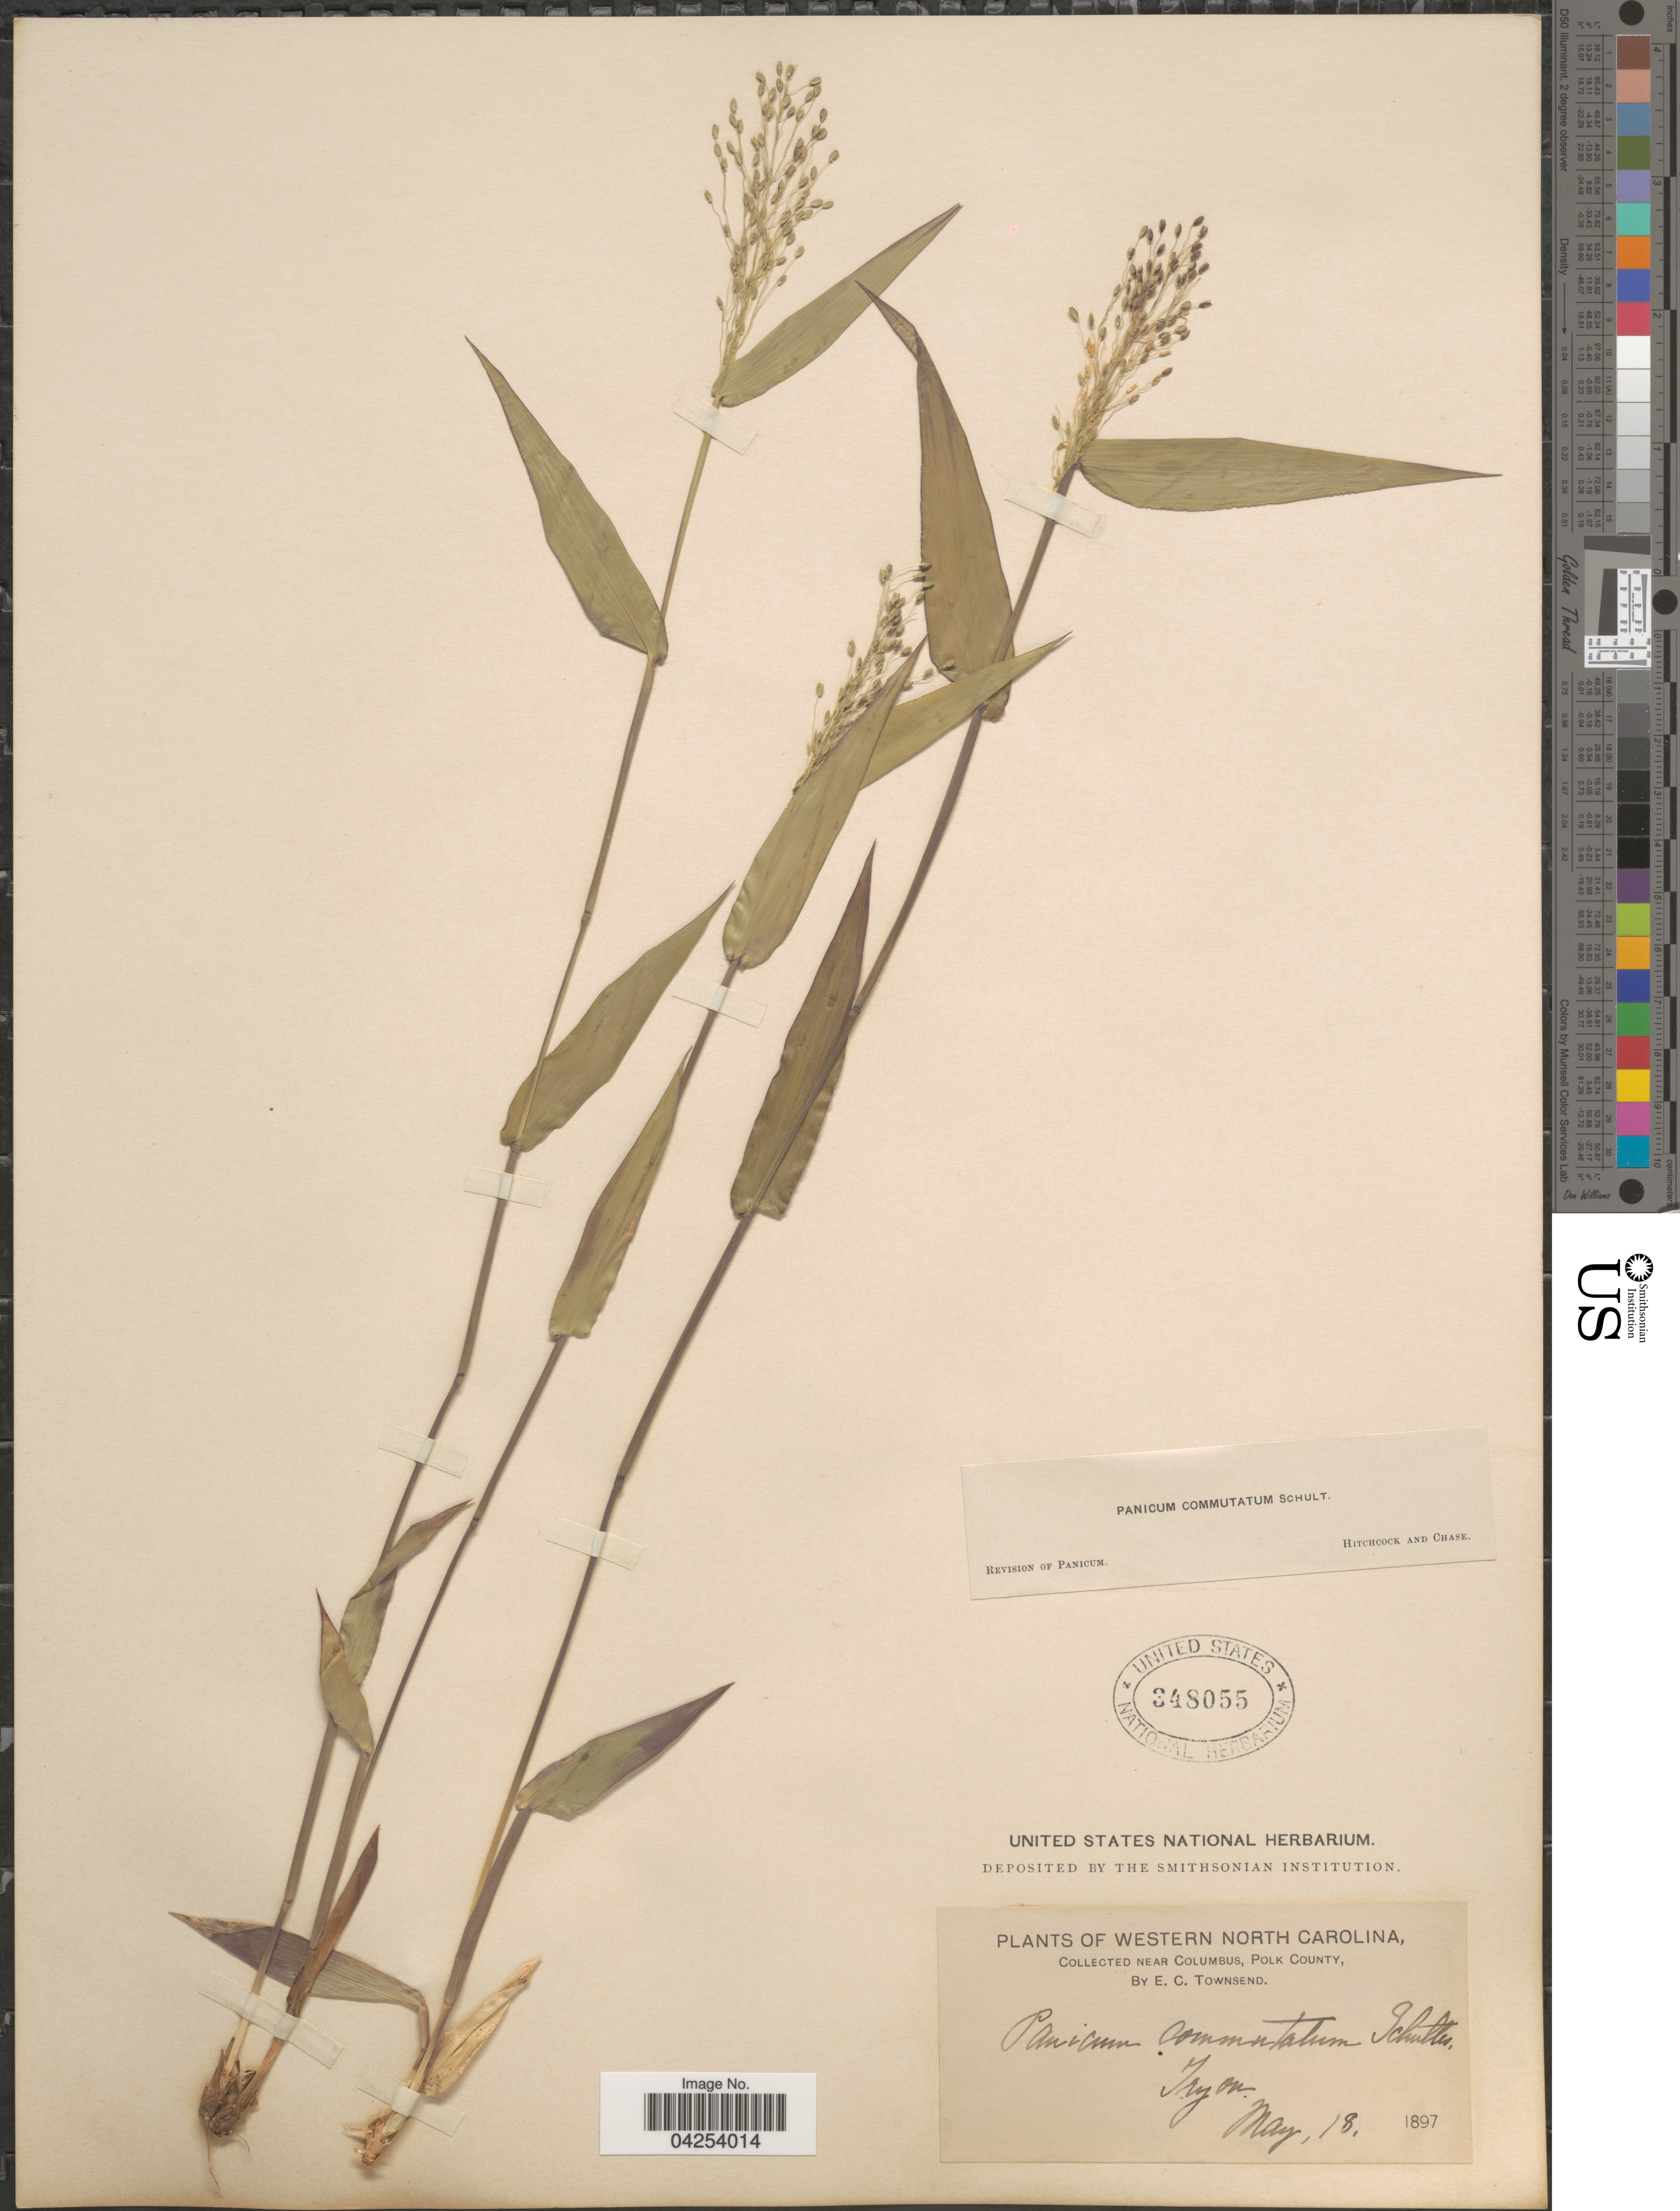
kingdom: Plantae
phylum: Tracheophyta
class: Liliopsida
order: Poales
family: Poaceae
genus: Dichanthelium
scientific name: Dichanthelium commutatum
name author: (Schult.) Gould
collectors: E. C. Townsend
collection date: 1897-05-18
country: United States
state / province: North Carolina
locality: Western North Carolina. Near Columbus, Polk County. Tryon.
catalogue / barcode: US 348055